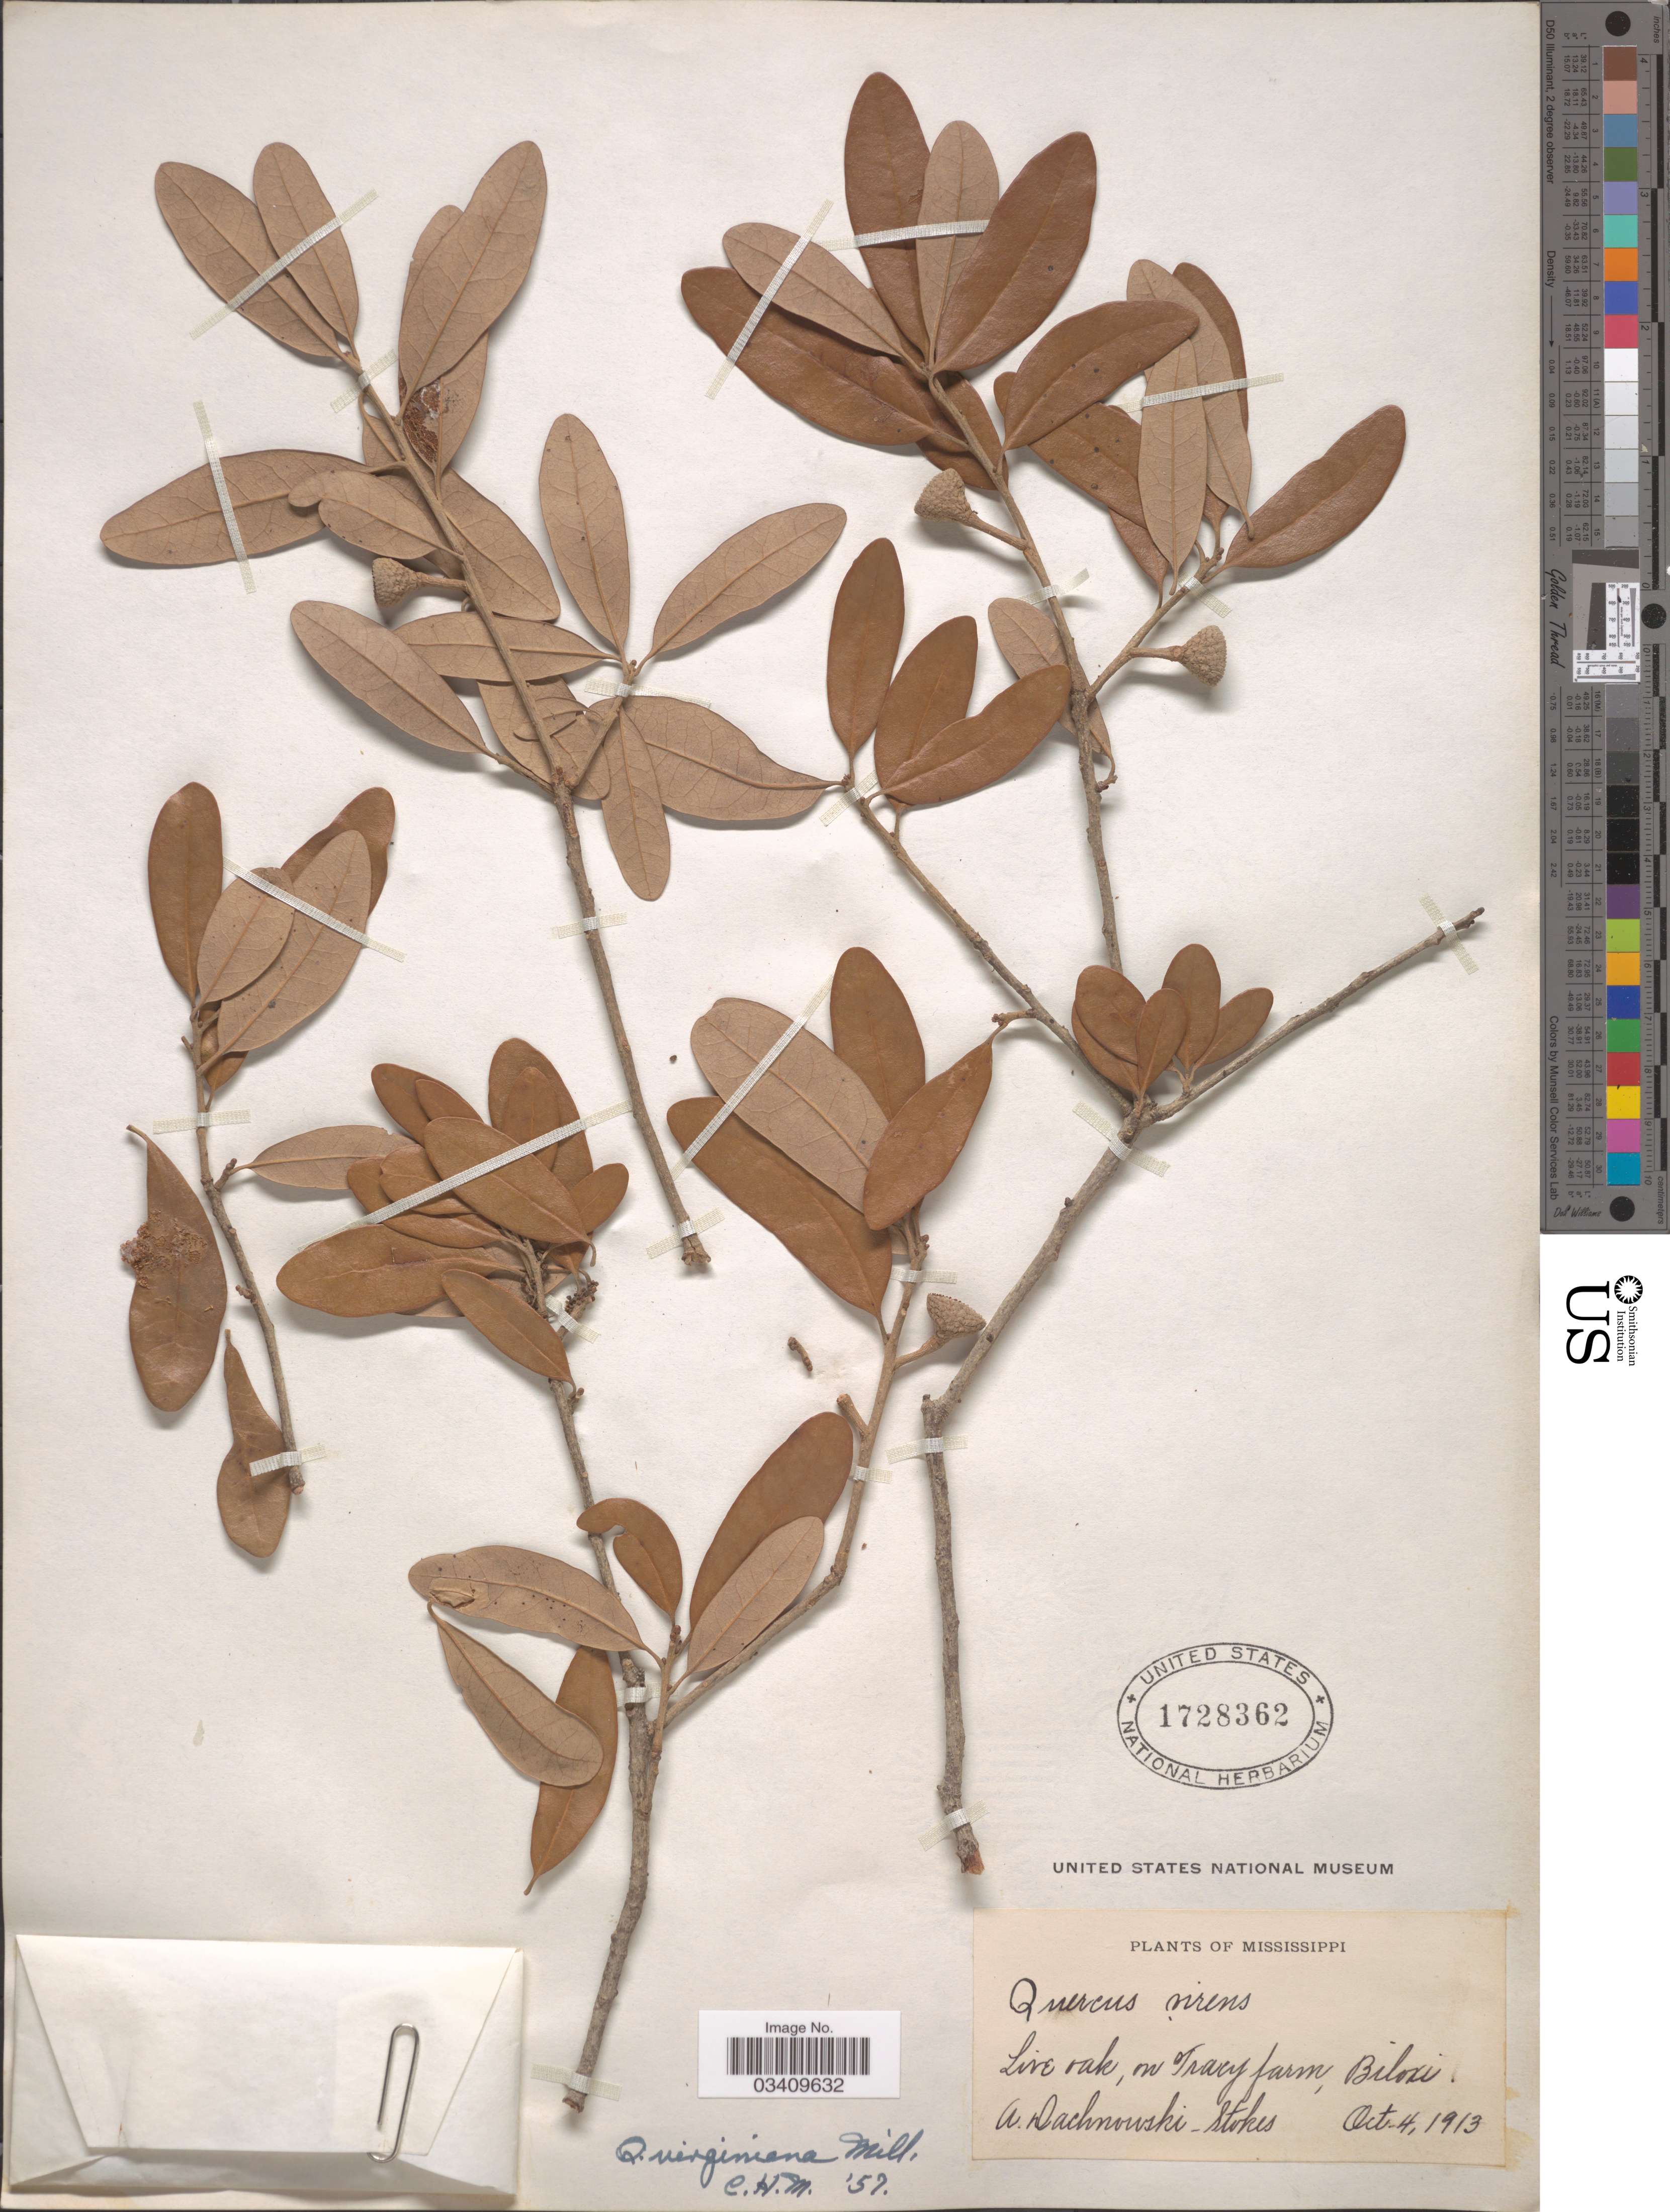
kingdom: Plantae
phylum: Tracheophyta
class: Magnoliopsida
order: Fagales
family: Fagaceae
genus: Quercus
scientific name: Quercus virginiana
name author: Mill.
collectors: A. P. Dachnowski-Stokes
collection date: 1913-10-04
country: United States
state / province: Mississippi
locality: On Tracy farm, Biloxi.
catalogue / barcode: US 1728362